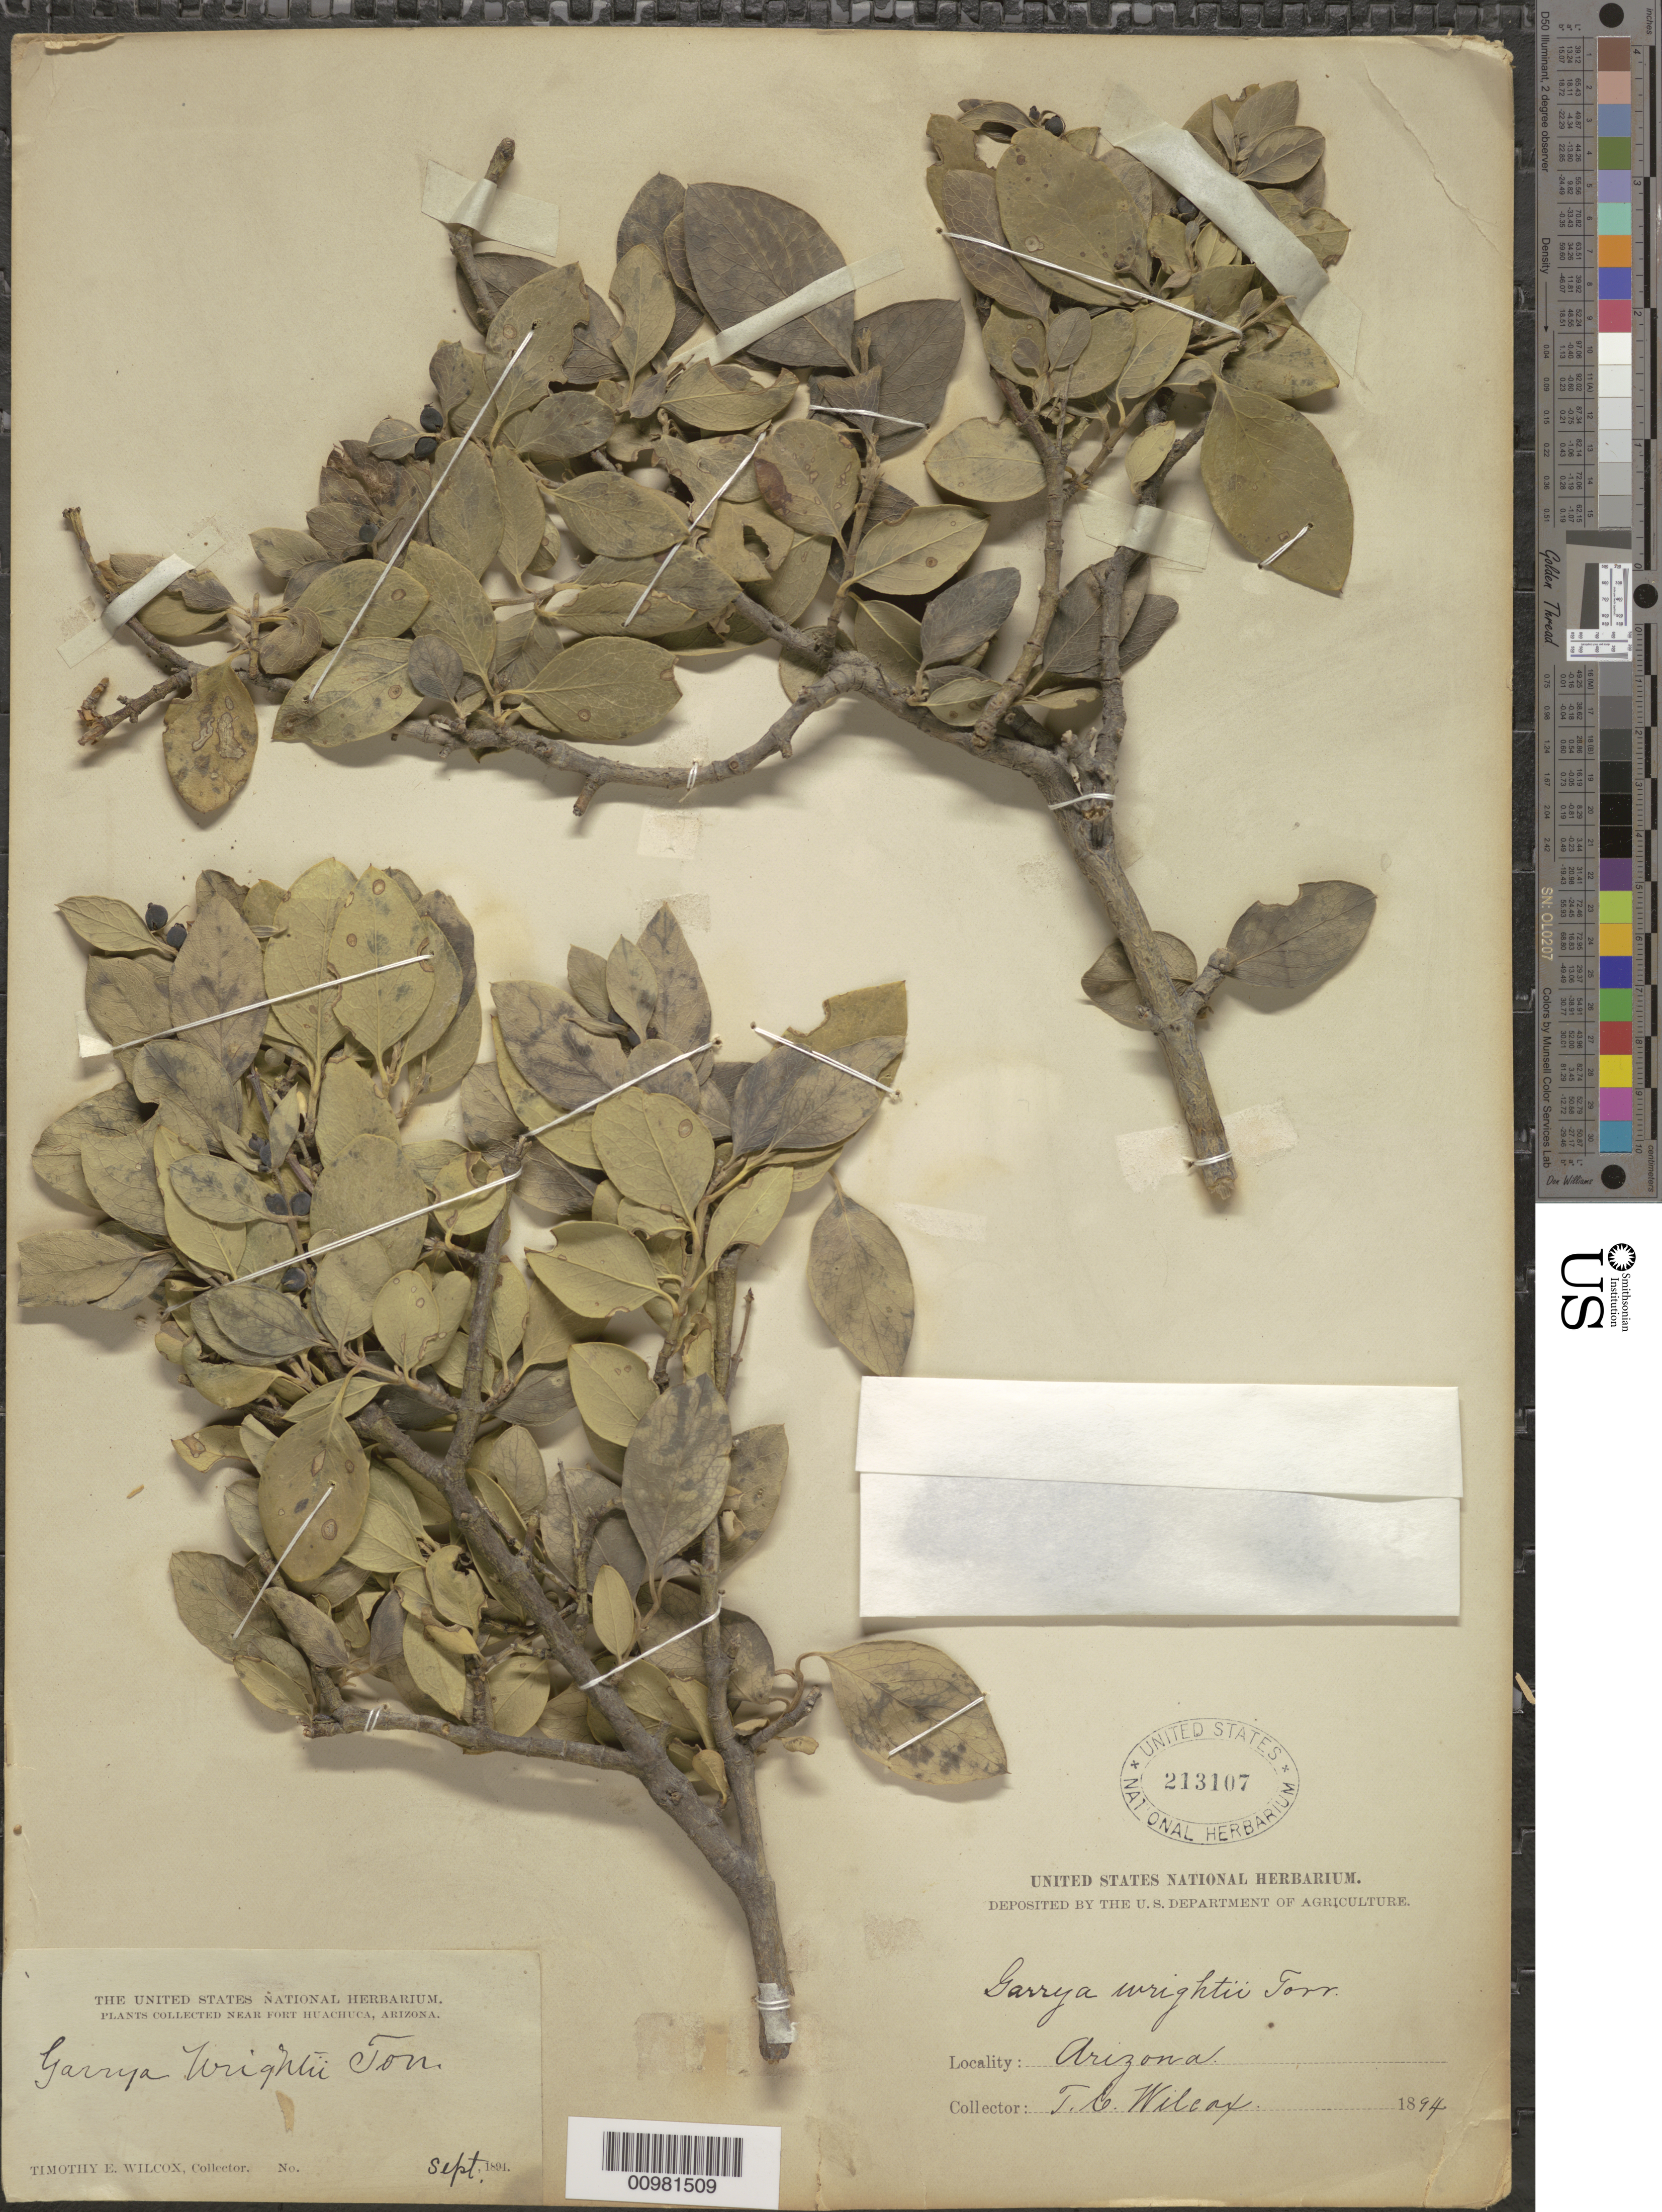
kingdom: Plantae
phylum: Tracheophyta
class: Magnoliopsida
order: Garryales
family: Garryaceae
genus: Garrya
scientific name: Garrya wrightii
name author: Torr.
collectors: T. E. Wilcox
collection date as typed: Sep 1894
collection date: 1894-09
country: United States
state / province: Arizona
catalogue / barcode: US 213107